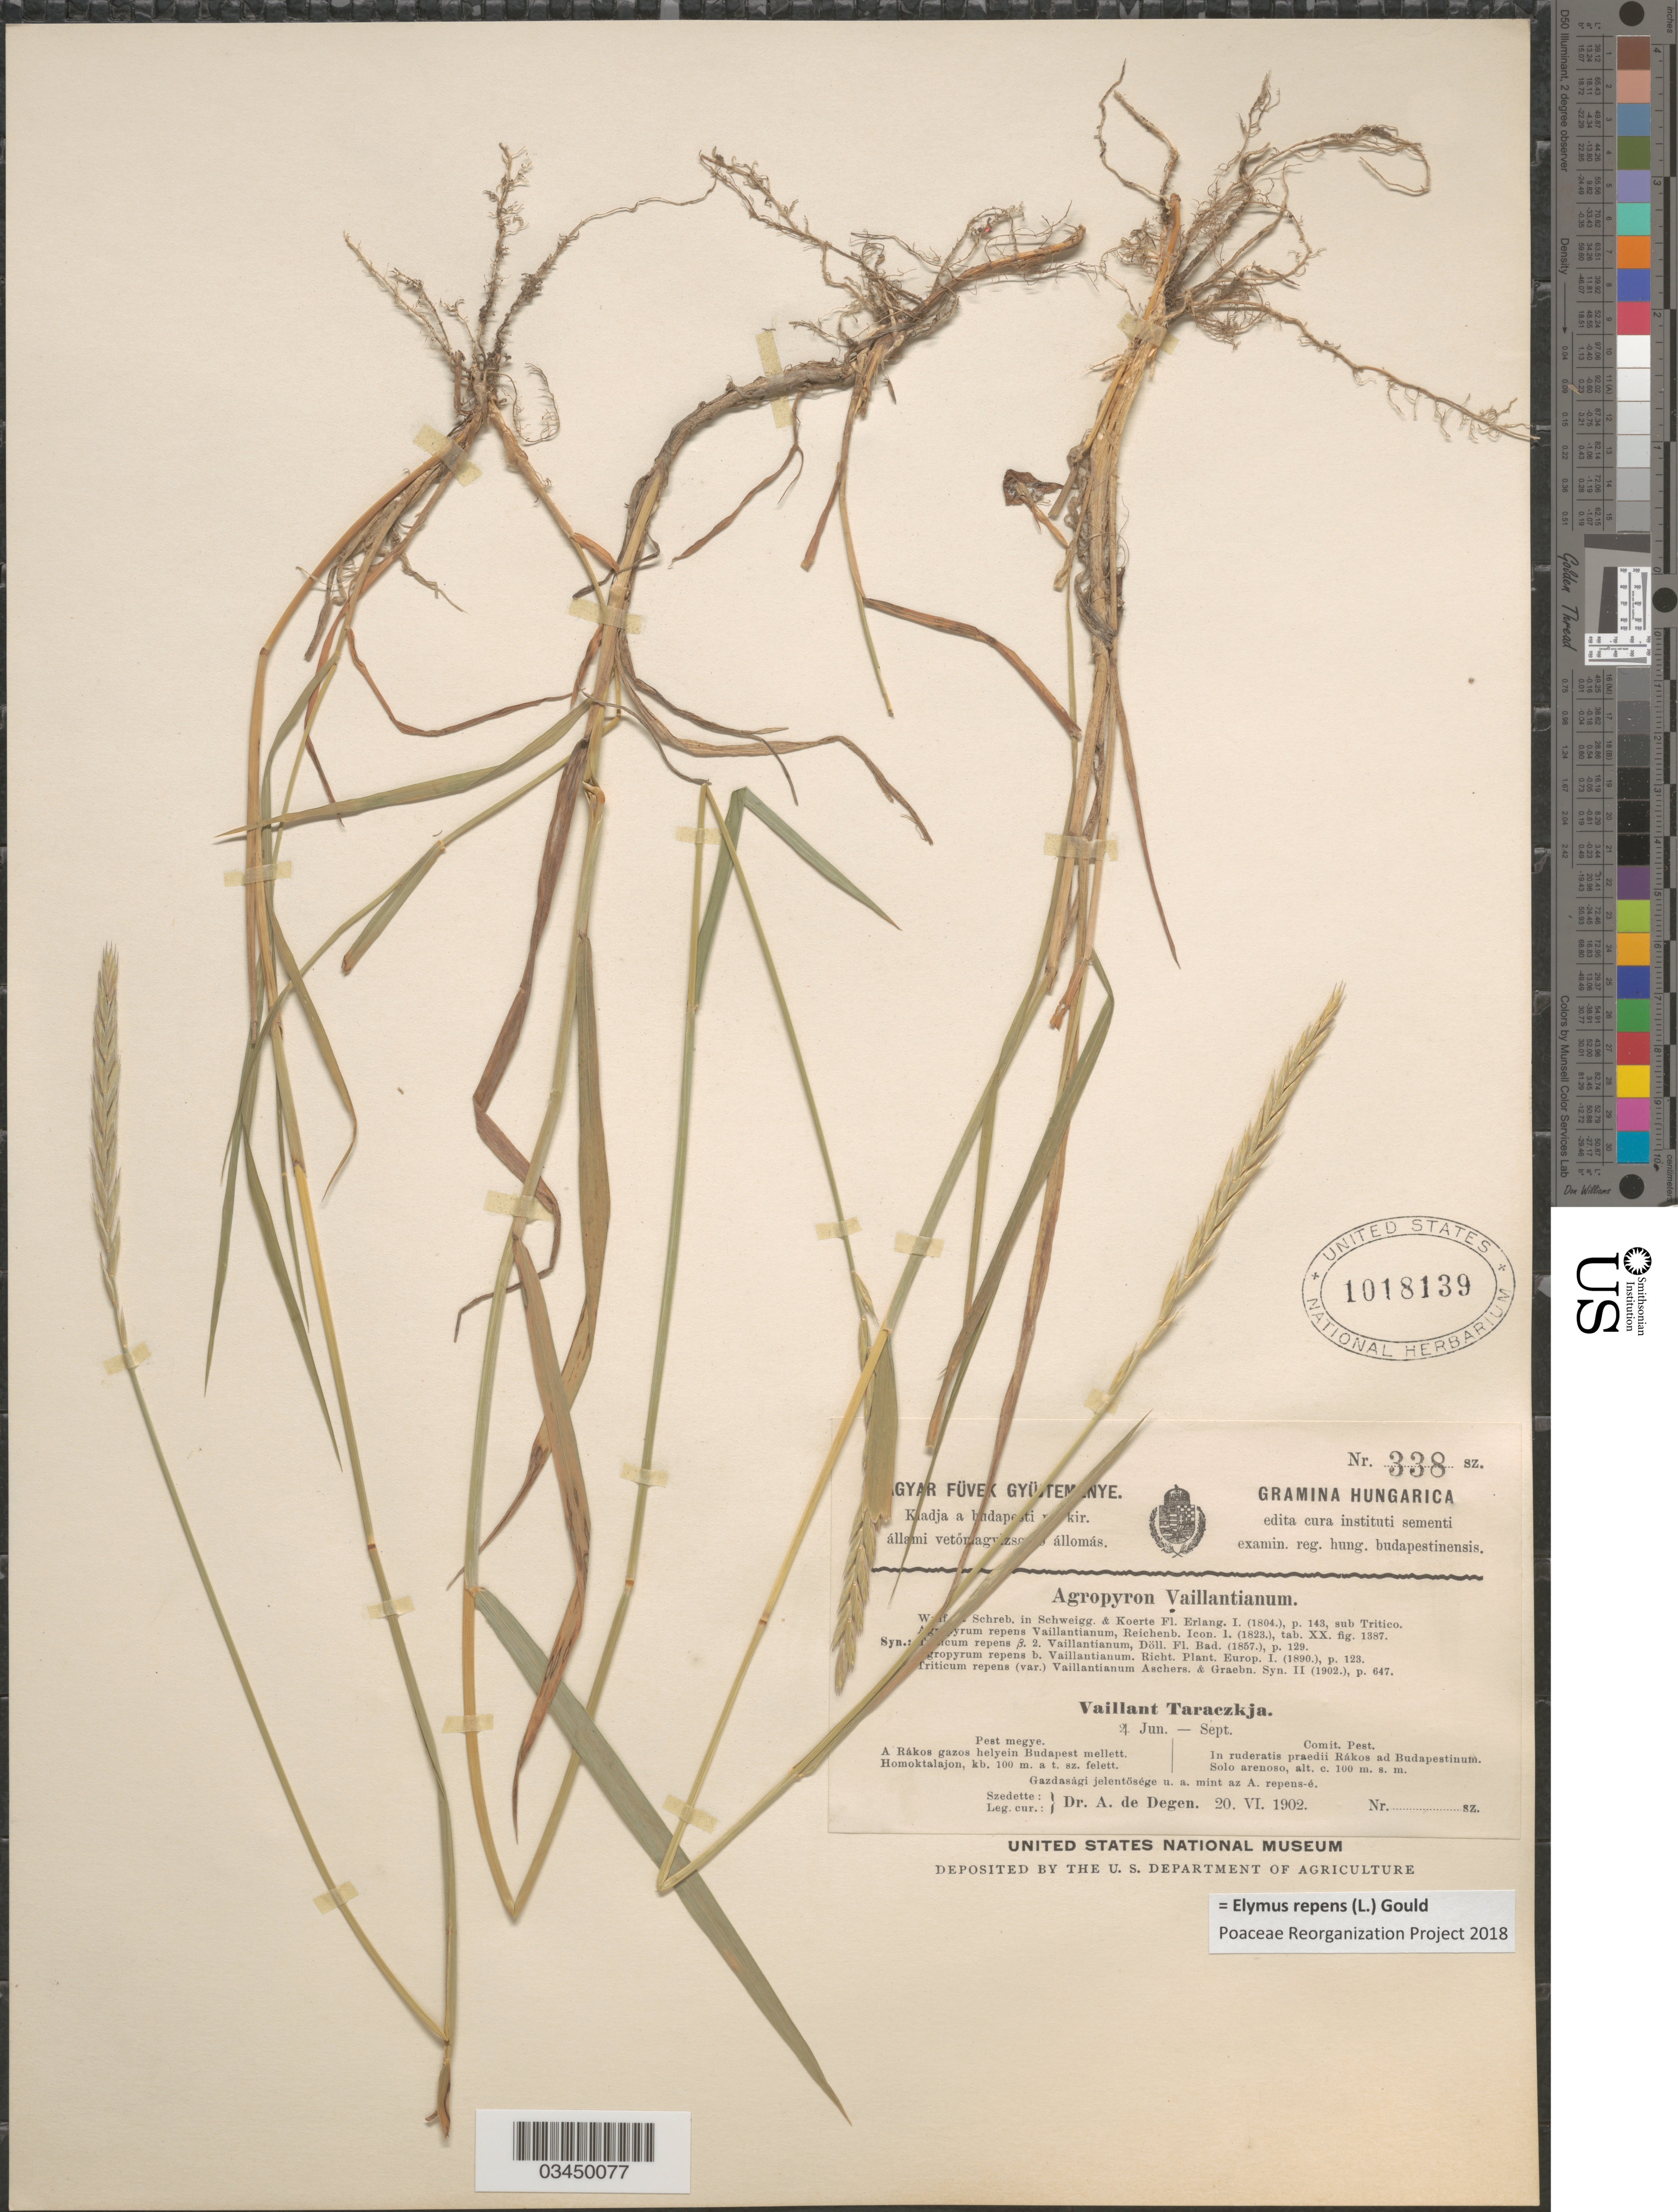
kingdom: Plantae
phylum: Tracheophyta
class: Liliopsida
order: Poales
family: Poaceae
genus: Elymus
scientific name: Elymus repens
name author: (L.) Gould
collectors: A. Degen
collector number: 338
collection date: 1902-06-20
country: Hungary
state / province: Pest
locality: Comit. Pest. In ruderatis praedii Rákos ad Budapestinum.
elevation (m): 100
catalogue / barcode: US 1018139